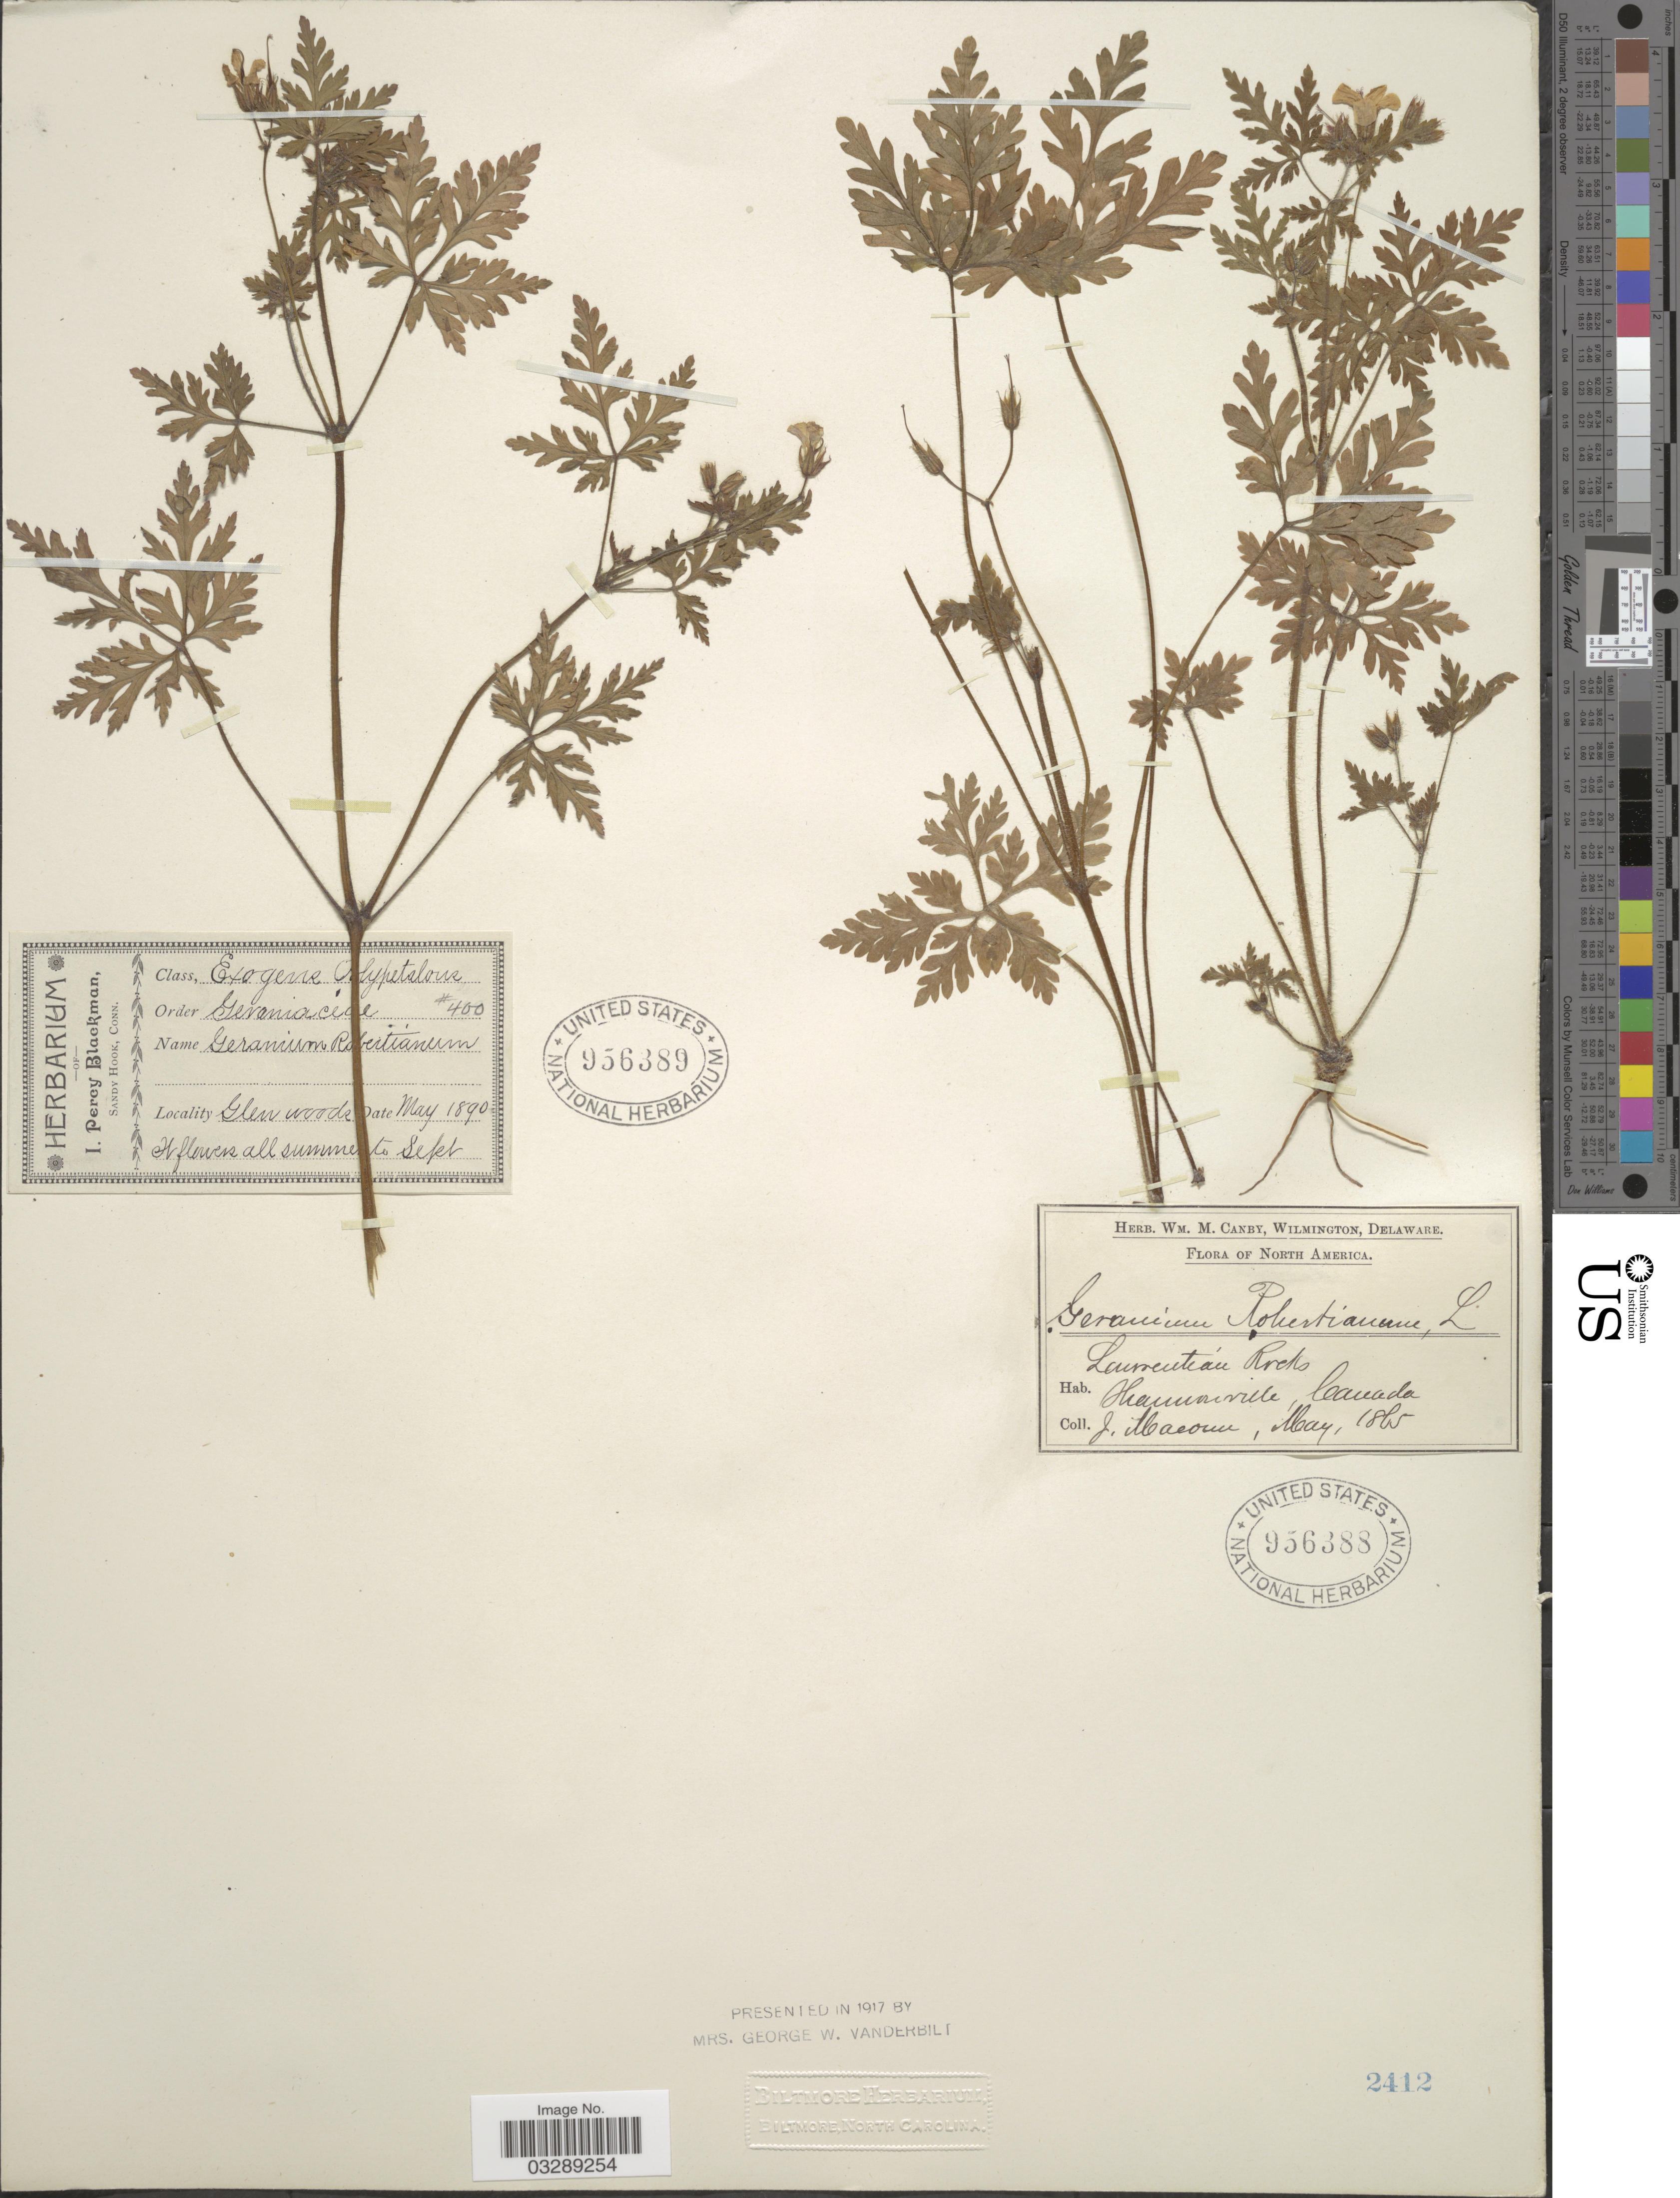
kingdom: Plantae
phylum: Tracheophyta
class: Magnoliopsida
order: Geraniales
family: Geraniaceae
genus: Geranium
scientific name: Geranium robertianum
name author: L.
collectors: Ex herb. I. Percy Blackman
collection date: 1890-05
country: United States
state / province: Connecticut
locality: Glen woods.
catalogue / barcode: US 956389